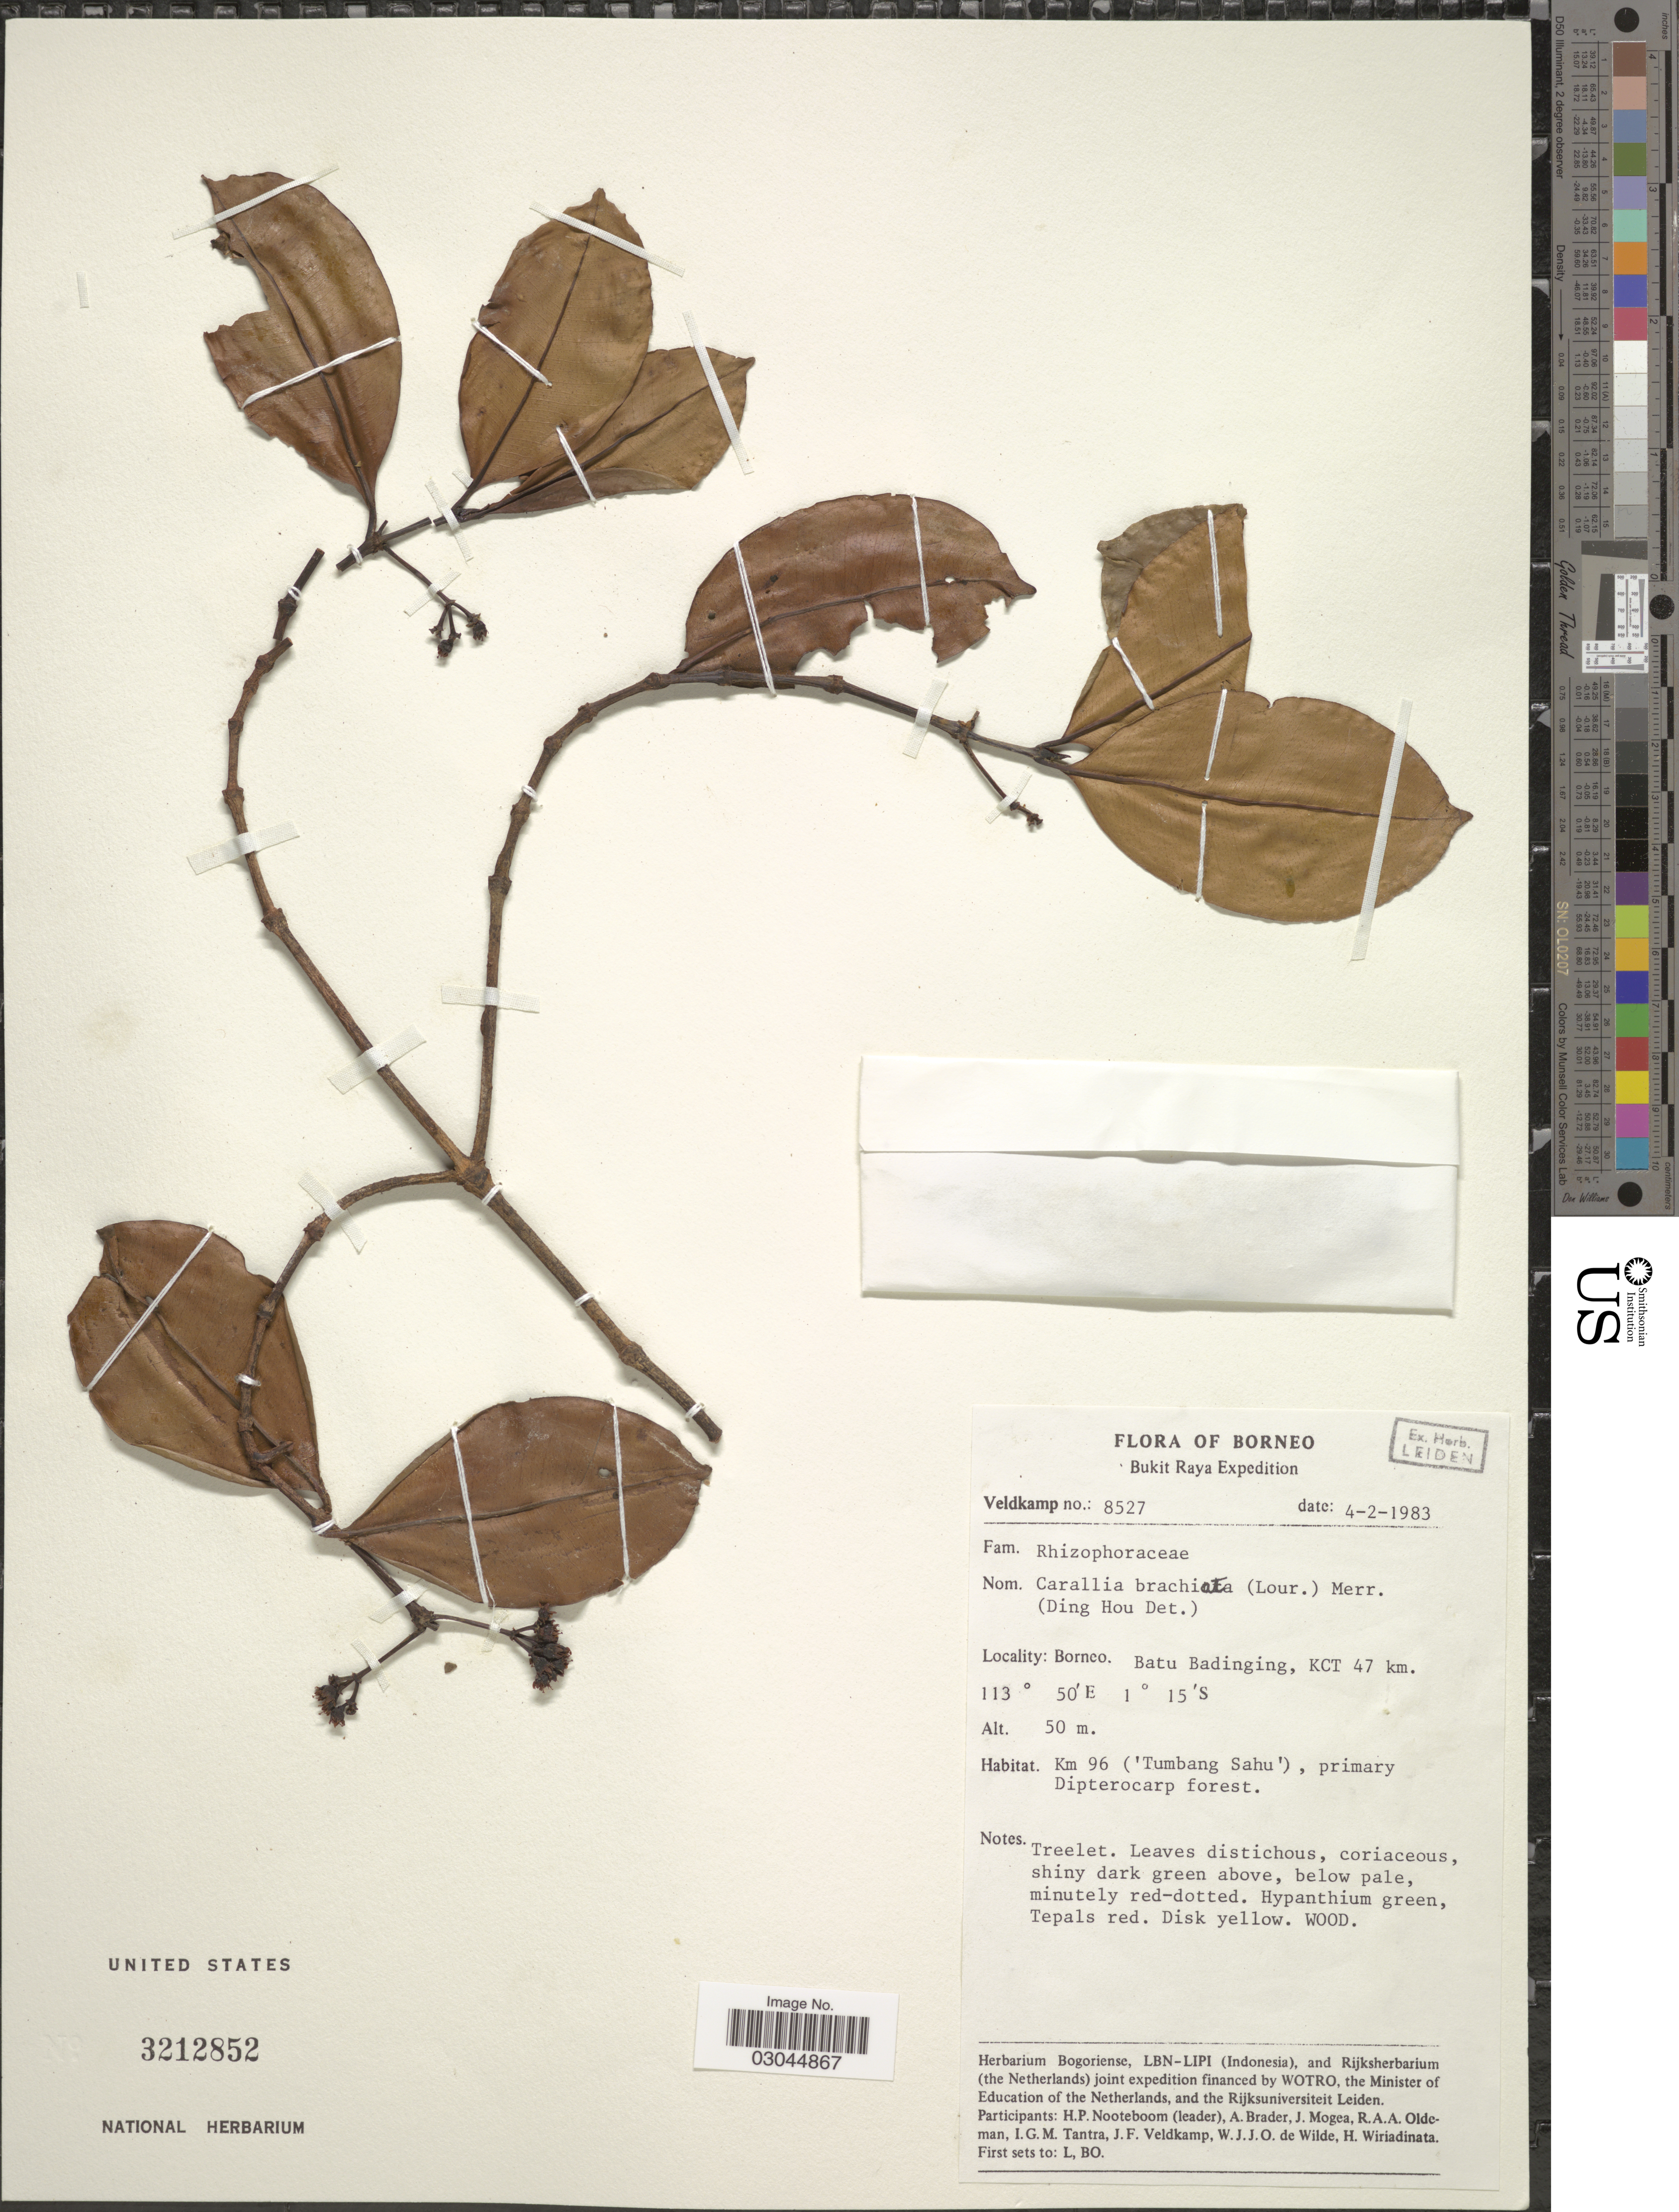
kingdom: Plantae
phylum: Tracheophyta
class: Magnoliopsida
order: Malpighiales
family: Rhizophoraceae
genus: Carallia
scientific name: Carallia brachiata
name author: (Lour.) Merr.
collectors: J. F. Veldkamp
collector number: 8527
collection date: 1983-02-04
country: Indonesia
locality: Borneo. Bukit Raya. Batu Badinging, KCT 47 km. Km 96 ('Tumbang Sahu'), primary Dipterocarp forest.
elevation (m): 50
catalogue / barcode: US 3212852